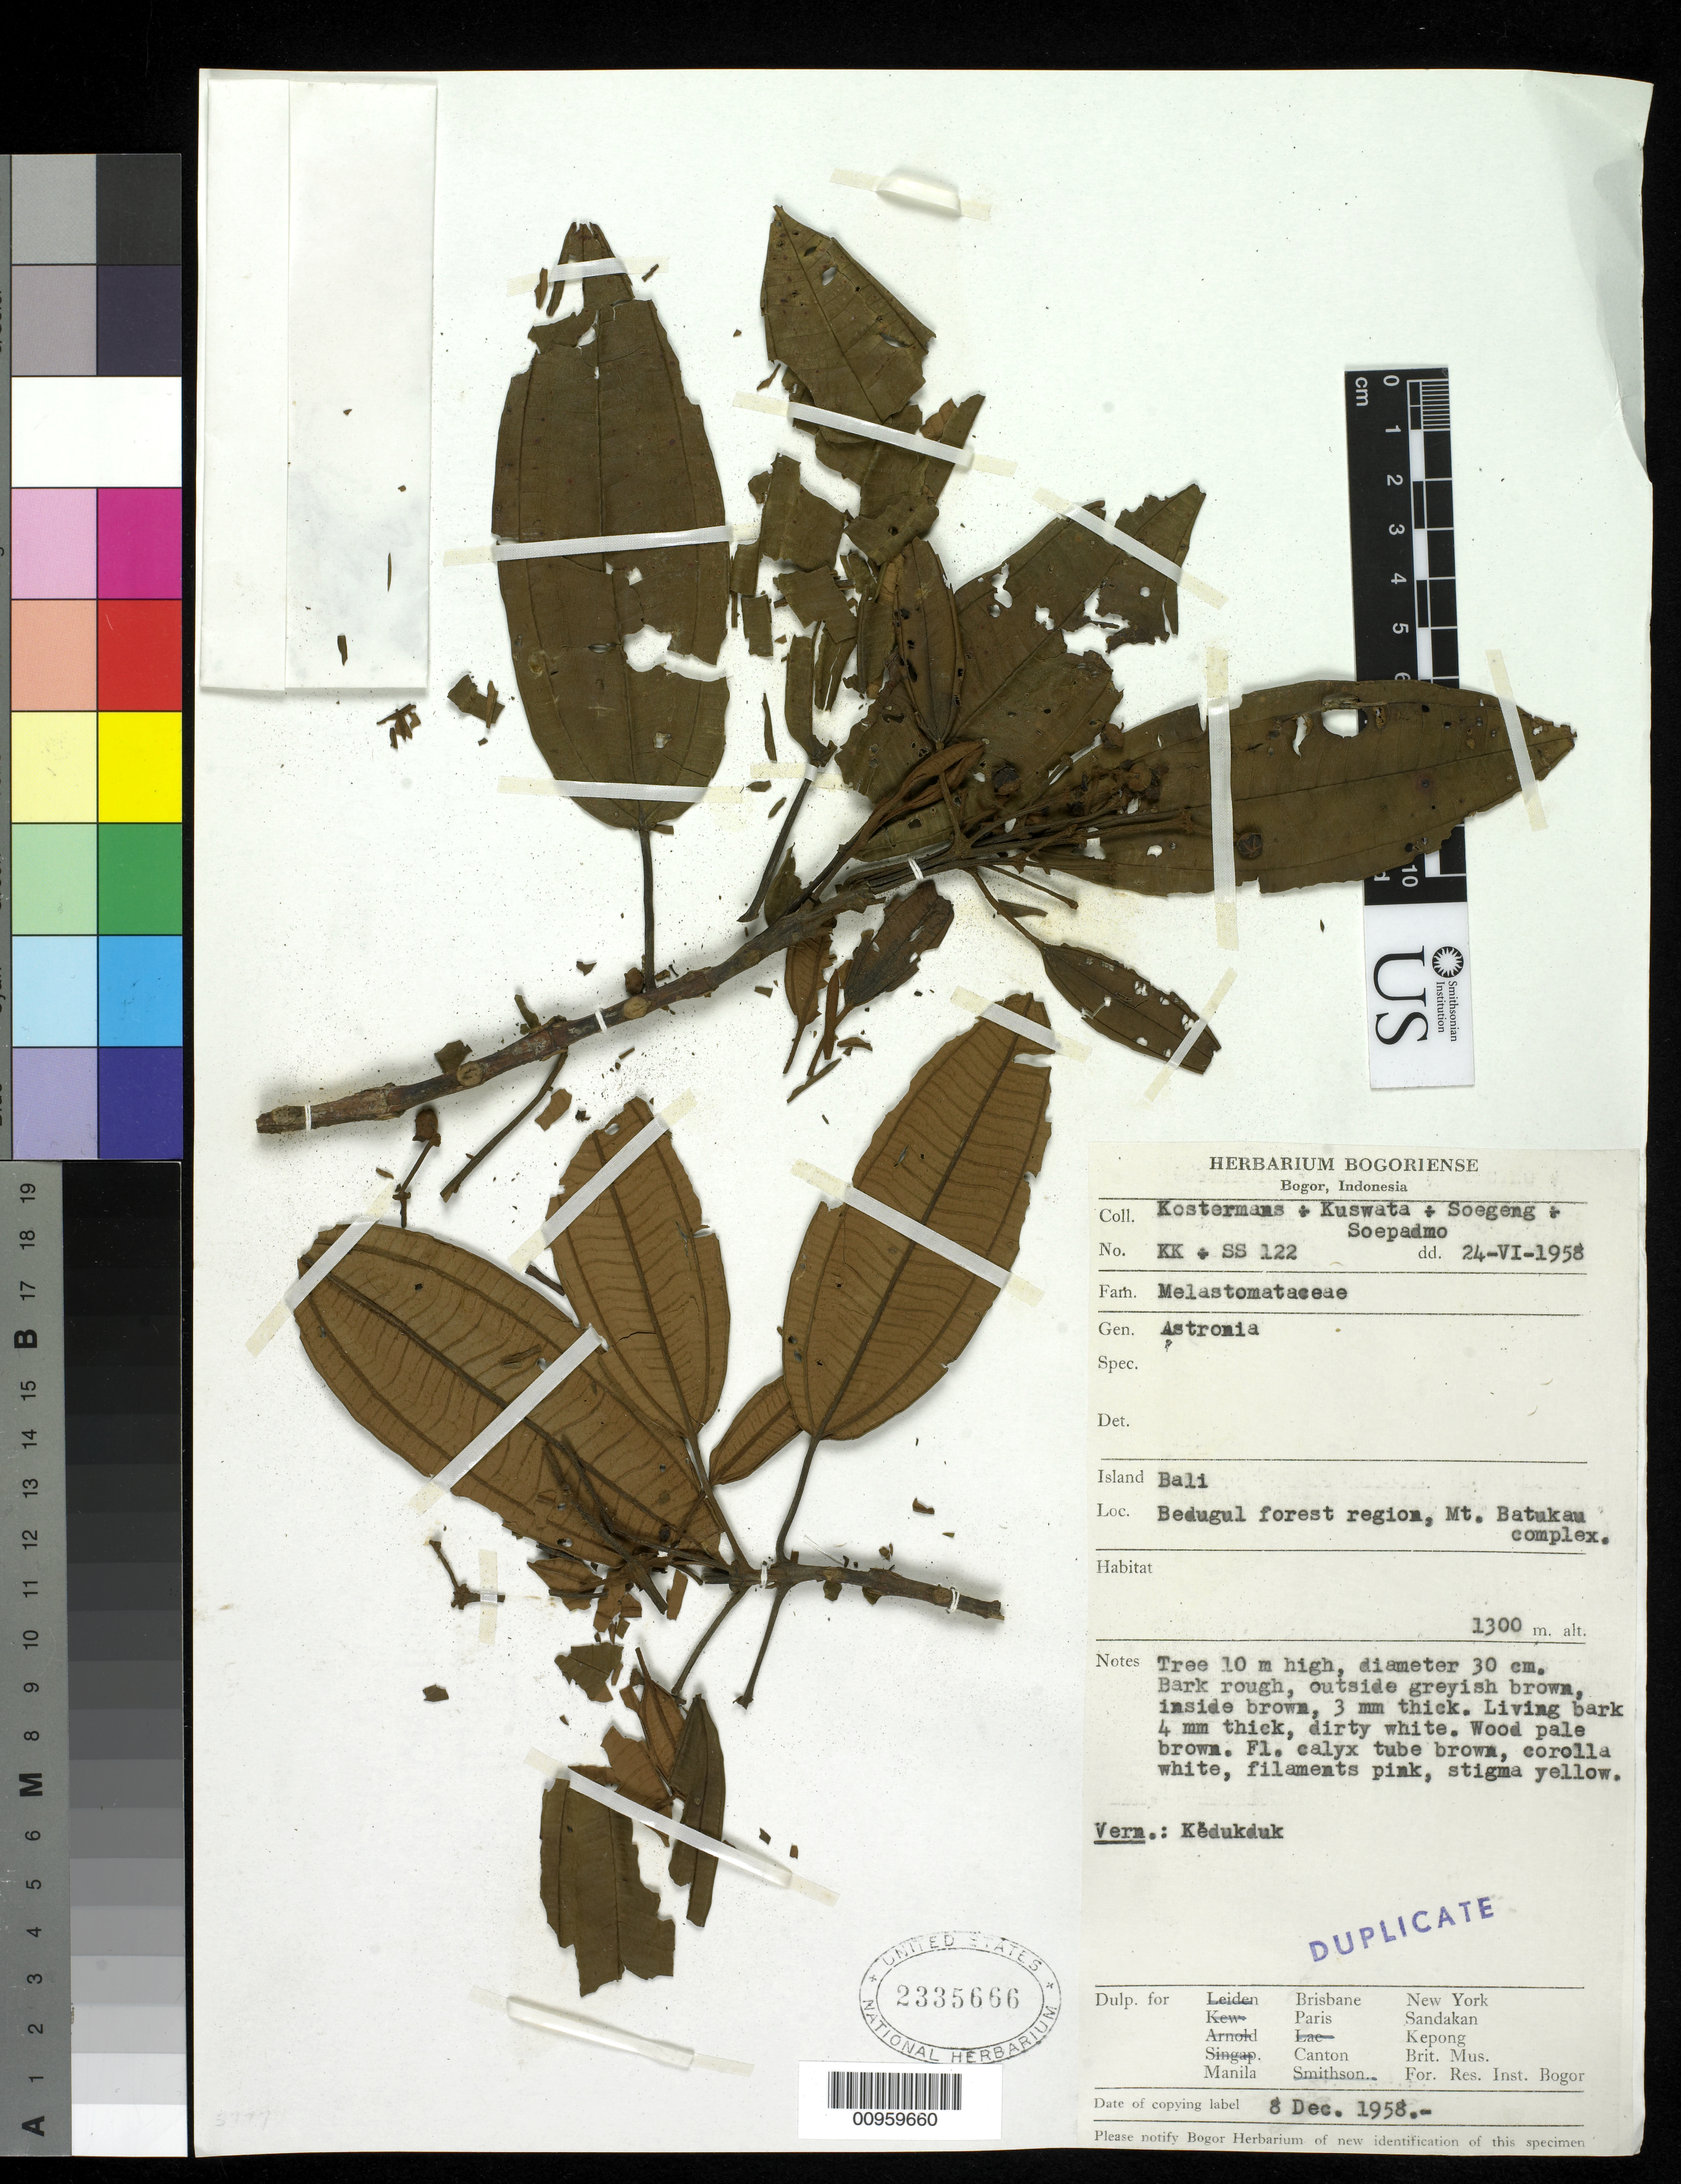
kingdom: Plantae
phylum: Tracheophyta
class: Magnoliopsida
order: Myrtales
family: Melastomataceae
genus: Astronia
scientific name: Astronia sp.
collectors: A. J. G. Kostermans, -. Kuswata, -. Soegeng & Soepadmo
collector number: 122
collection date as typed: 24 Jun 1958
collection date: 1958-06-24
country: Papua New Guinea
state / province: West New Britain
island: Unea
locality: Bedugul forest region, Mt. Batukau complex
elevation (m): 1300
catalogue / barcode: US 2335666